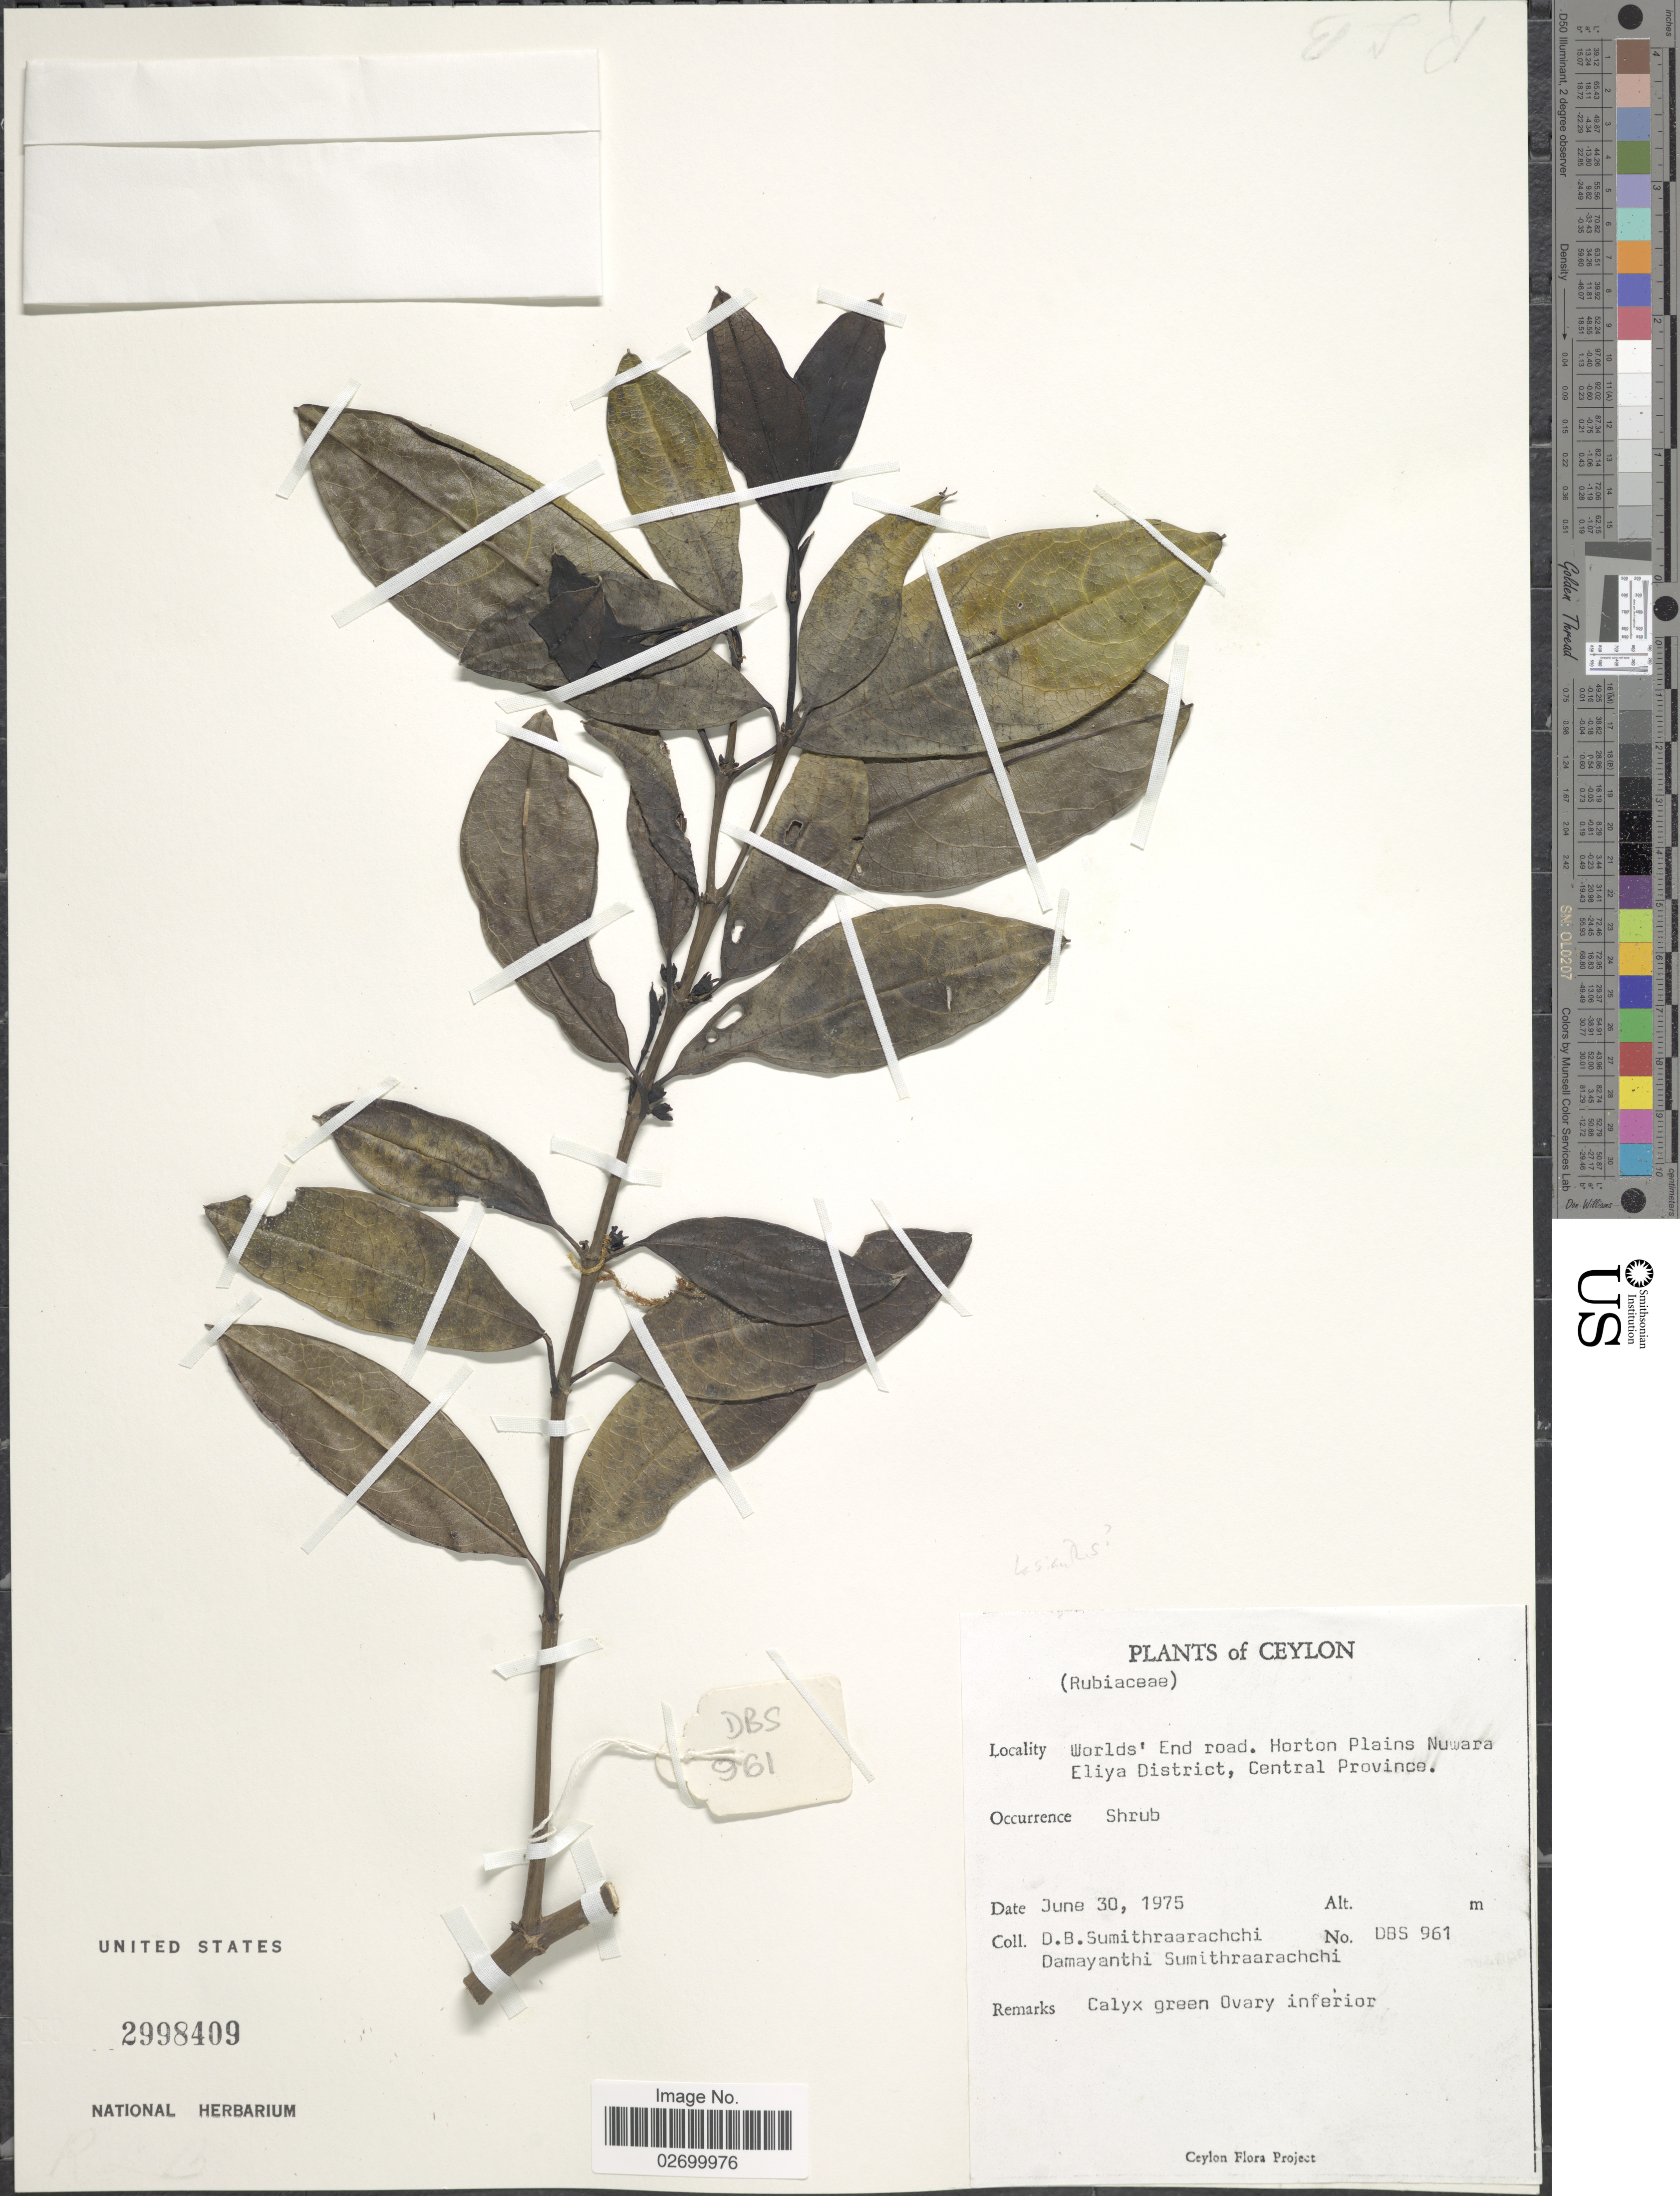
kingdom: Plantae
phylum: Tracheophyta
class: Magnoliopsida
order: Gentianales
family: Rubiaceae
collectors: D. B. Sumithraarachchi & D. Sumithraarachchi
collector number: DBS 961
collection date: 1975-06-30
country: Sri Lanka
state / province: Central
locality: Ceylon, World's End road. Horton Plains Nuwara Eliya District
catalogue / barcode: US 2998409